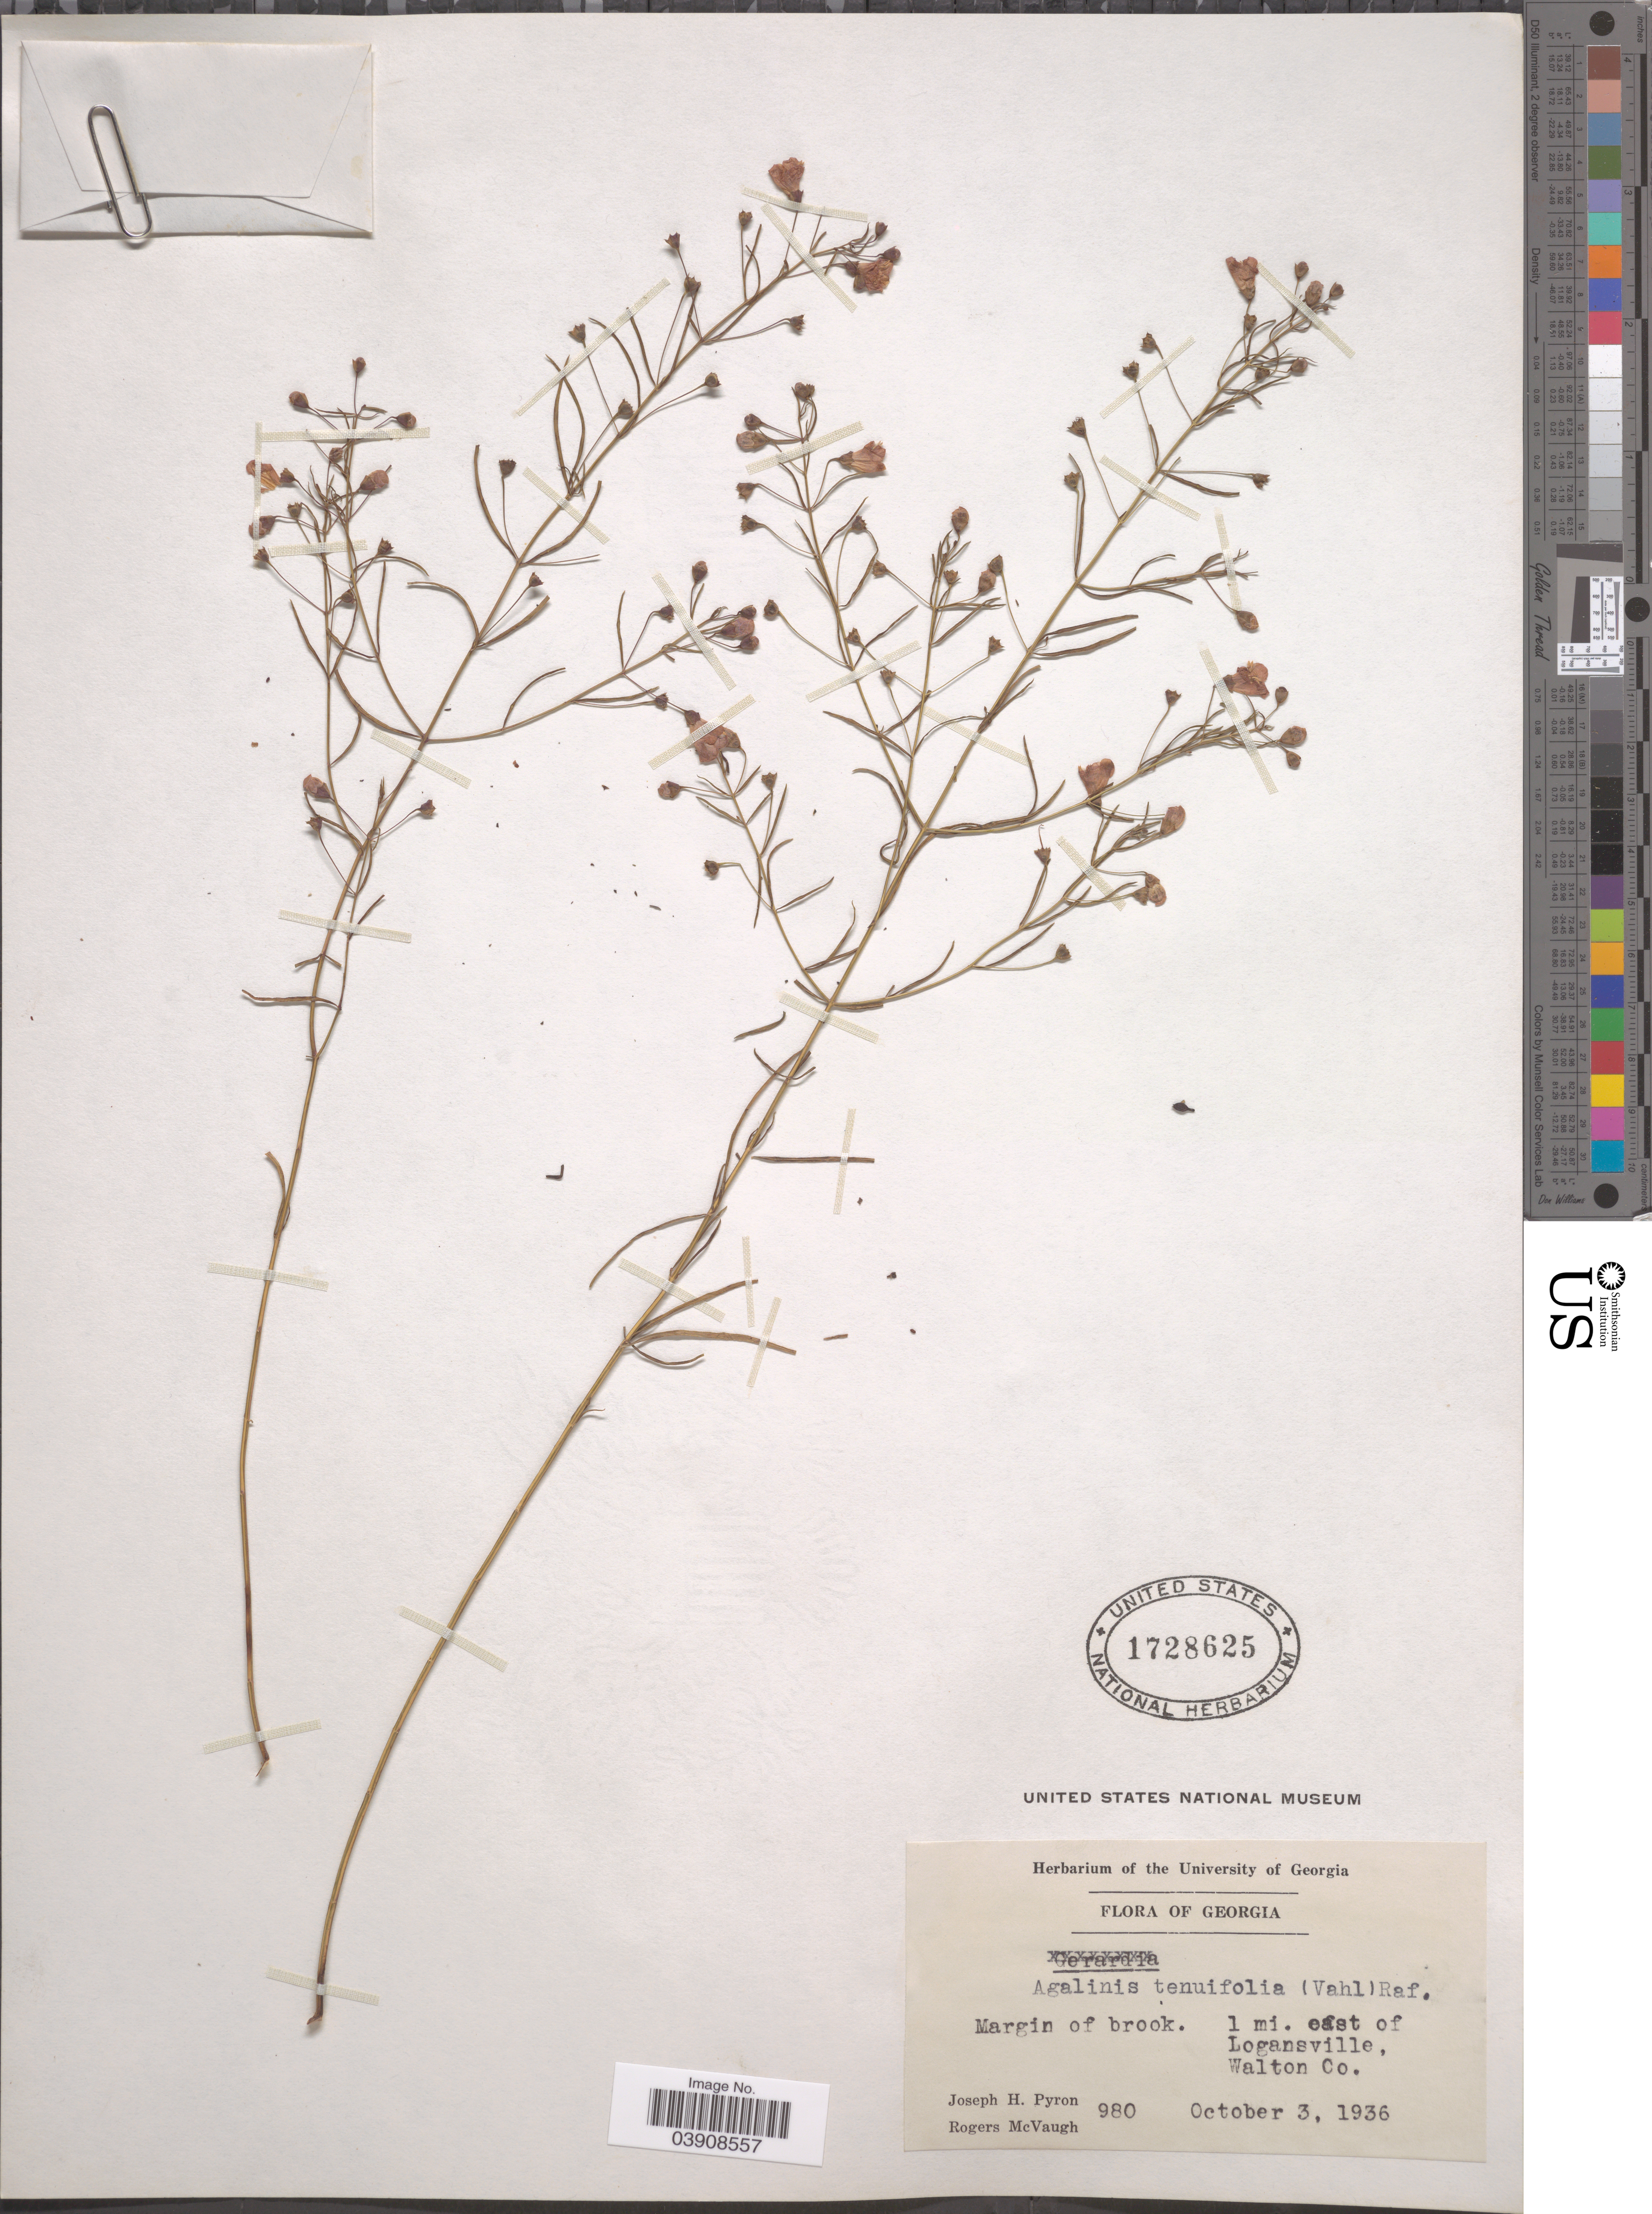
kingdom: Plantae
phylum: Tracheophyta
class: Magnoliopsida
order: Lamiales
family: Orobanchaceae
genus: Agalinis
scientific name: Agalinis tenuifolia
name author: (Vahl) Raf.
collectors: J. H. Pyron & R. McVaugh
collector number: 980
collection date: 1936-10-03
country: United States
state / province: Georgia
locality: Margin of brook. 1 mi. east of Logansville, Walton Co.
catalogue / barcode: US 1728625